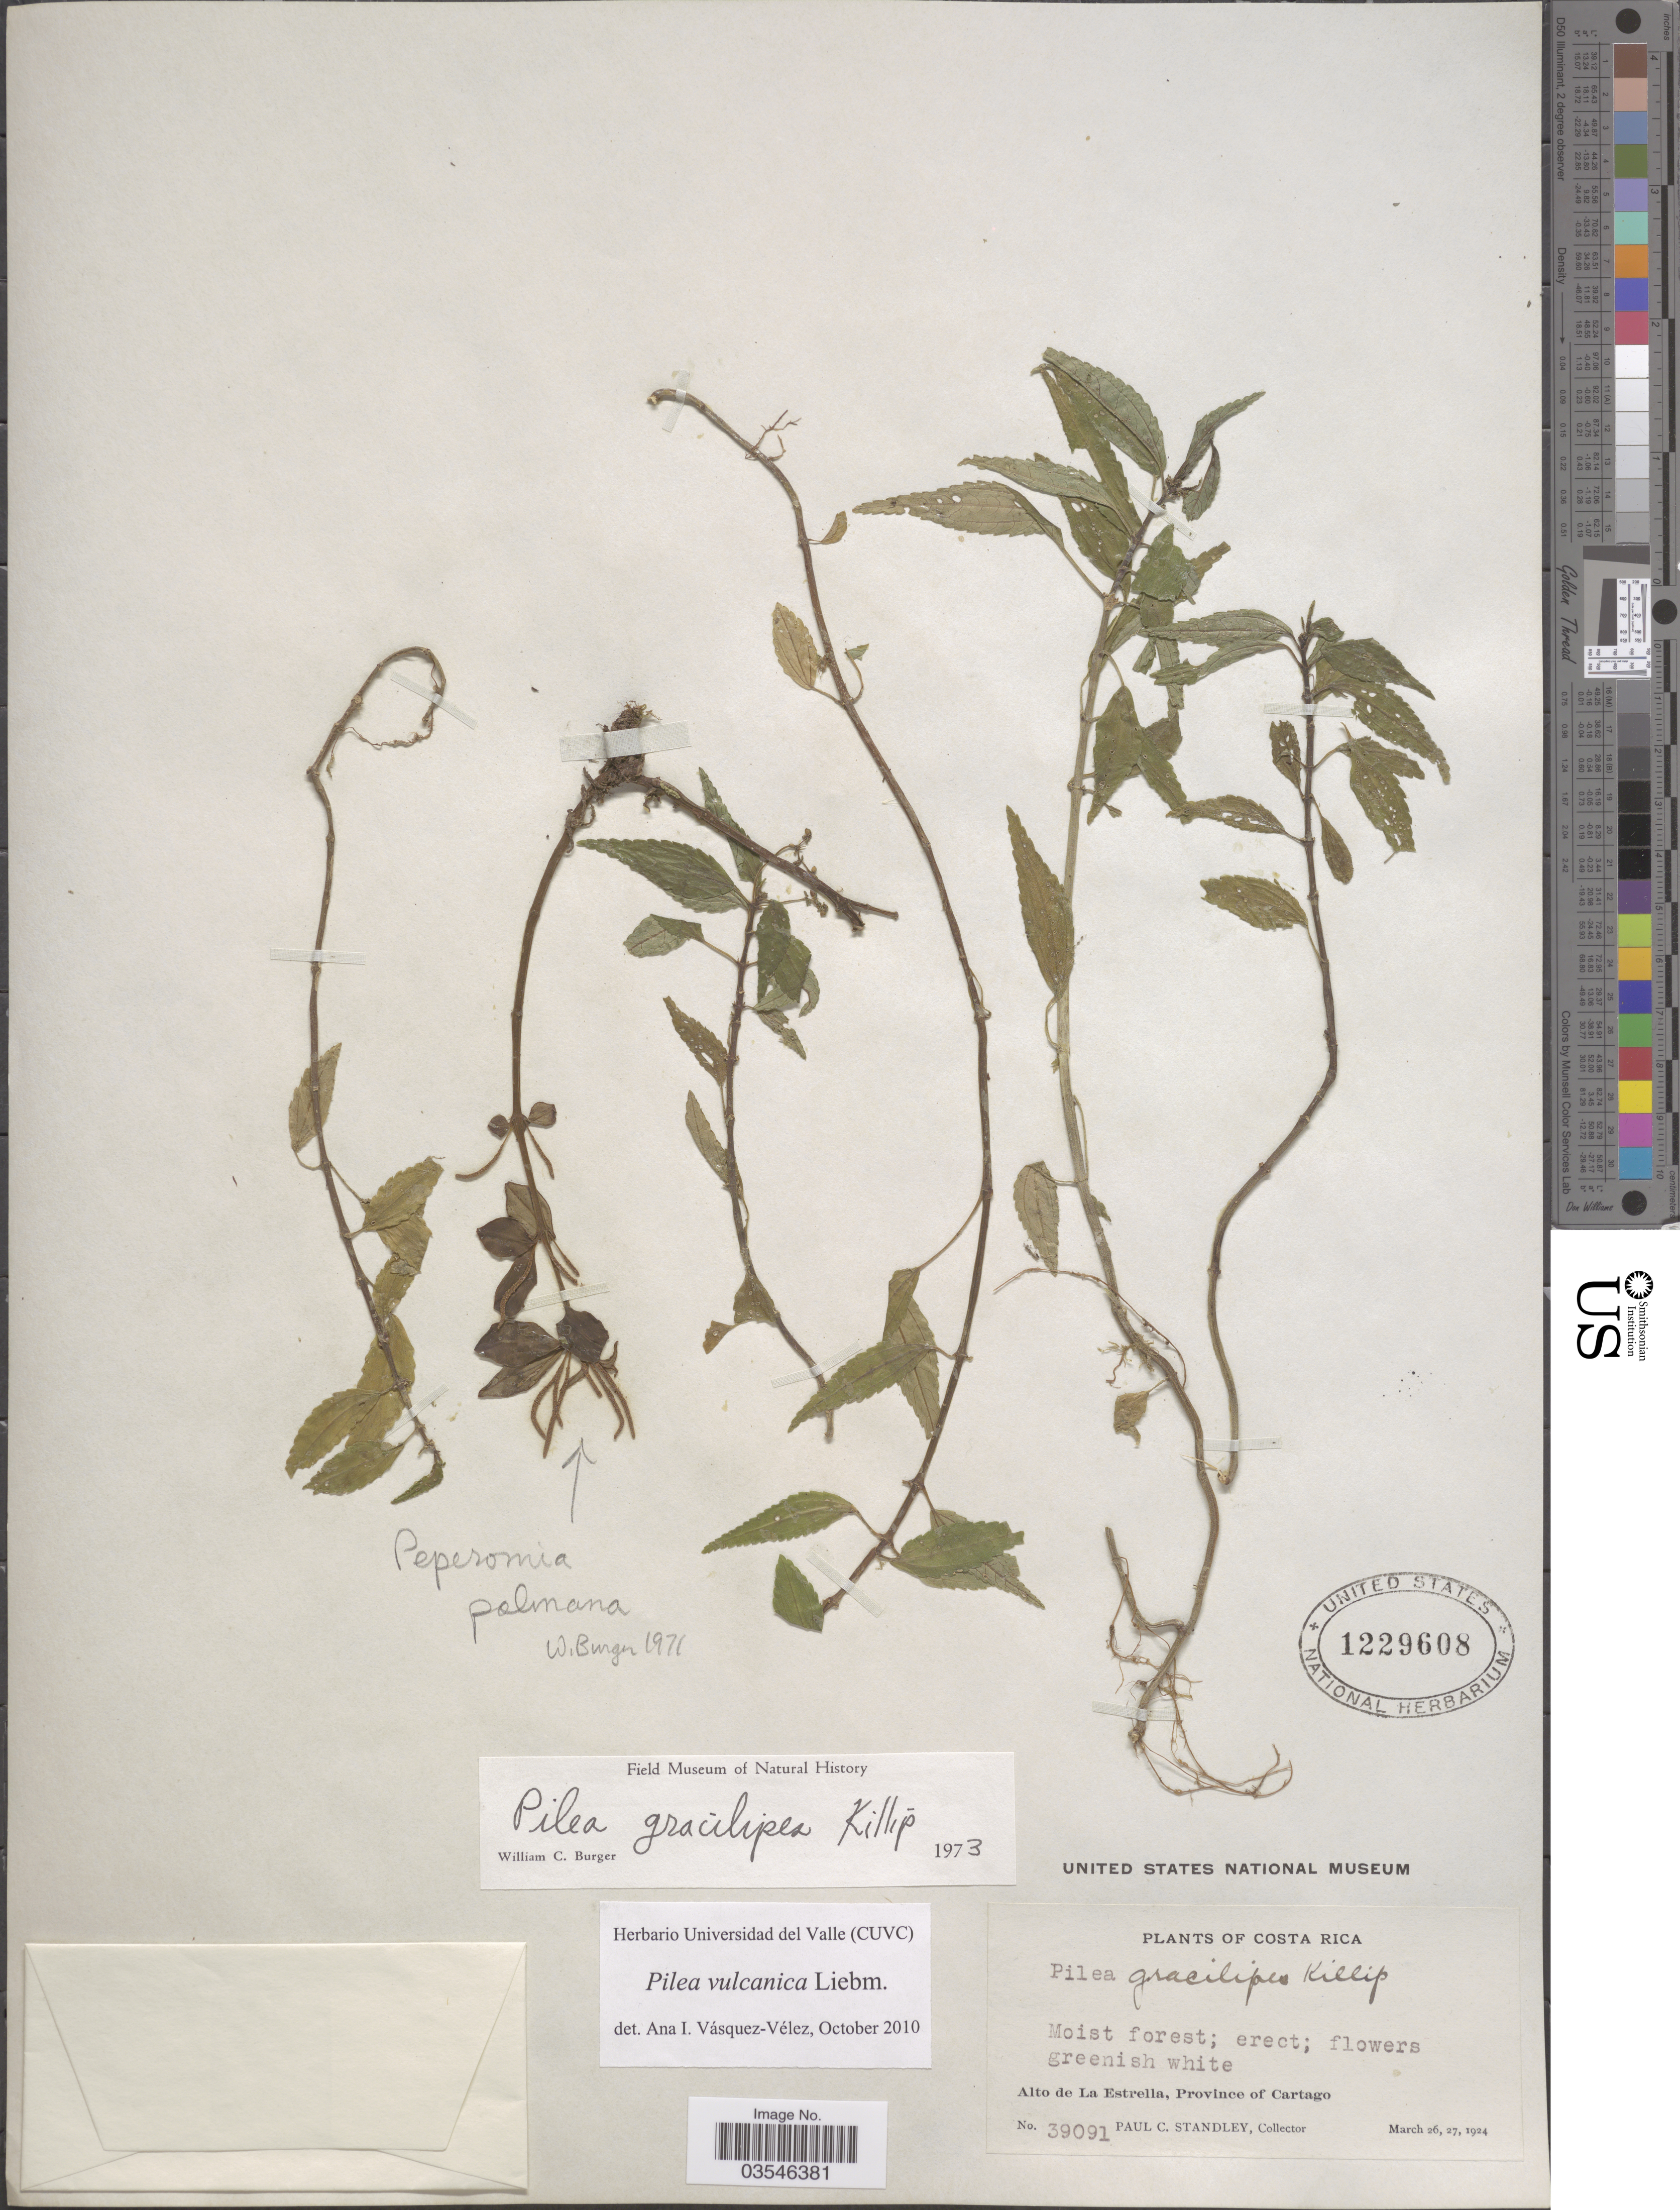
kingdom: Plantae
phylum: Tracheophyta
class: Magnoliopsida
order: Rosales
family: Urticaceae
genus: Pilea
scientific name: Pilea vulcanica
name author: Liebm.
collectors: P. C. Standley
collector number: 39091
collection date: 1924-03-26/1924-03-27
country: Costa Rica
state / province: Cartago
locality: Alto de La Estrella.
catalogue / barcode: US 1229608